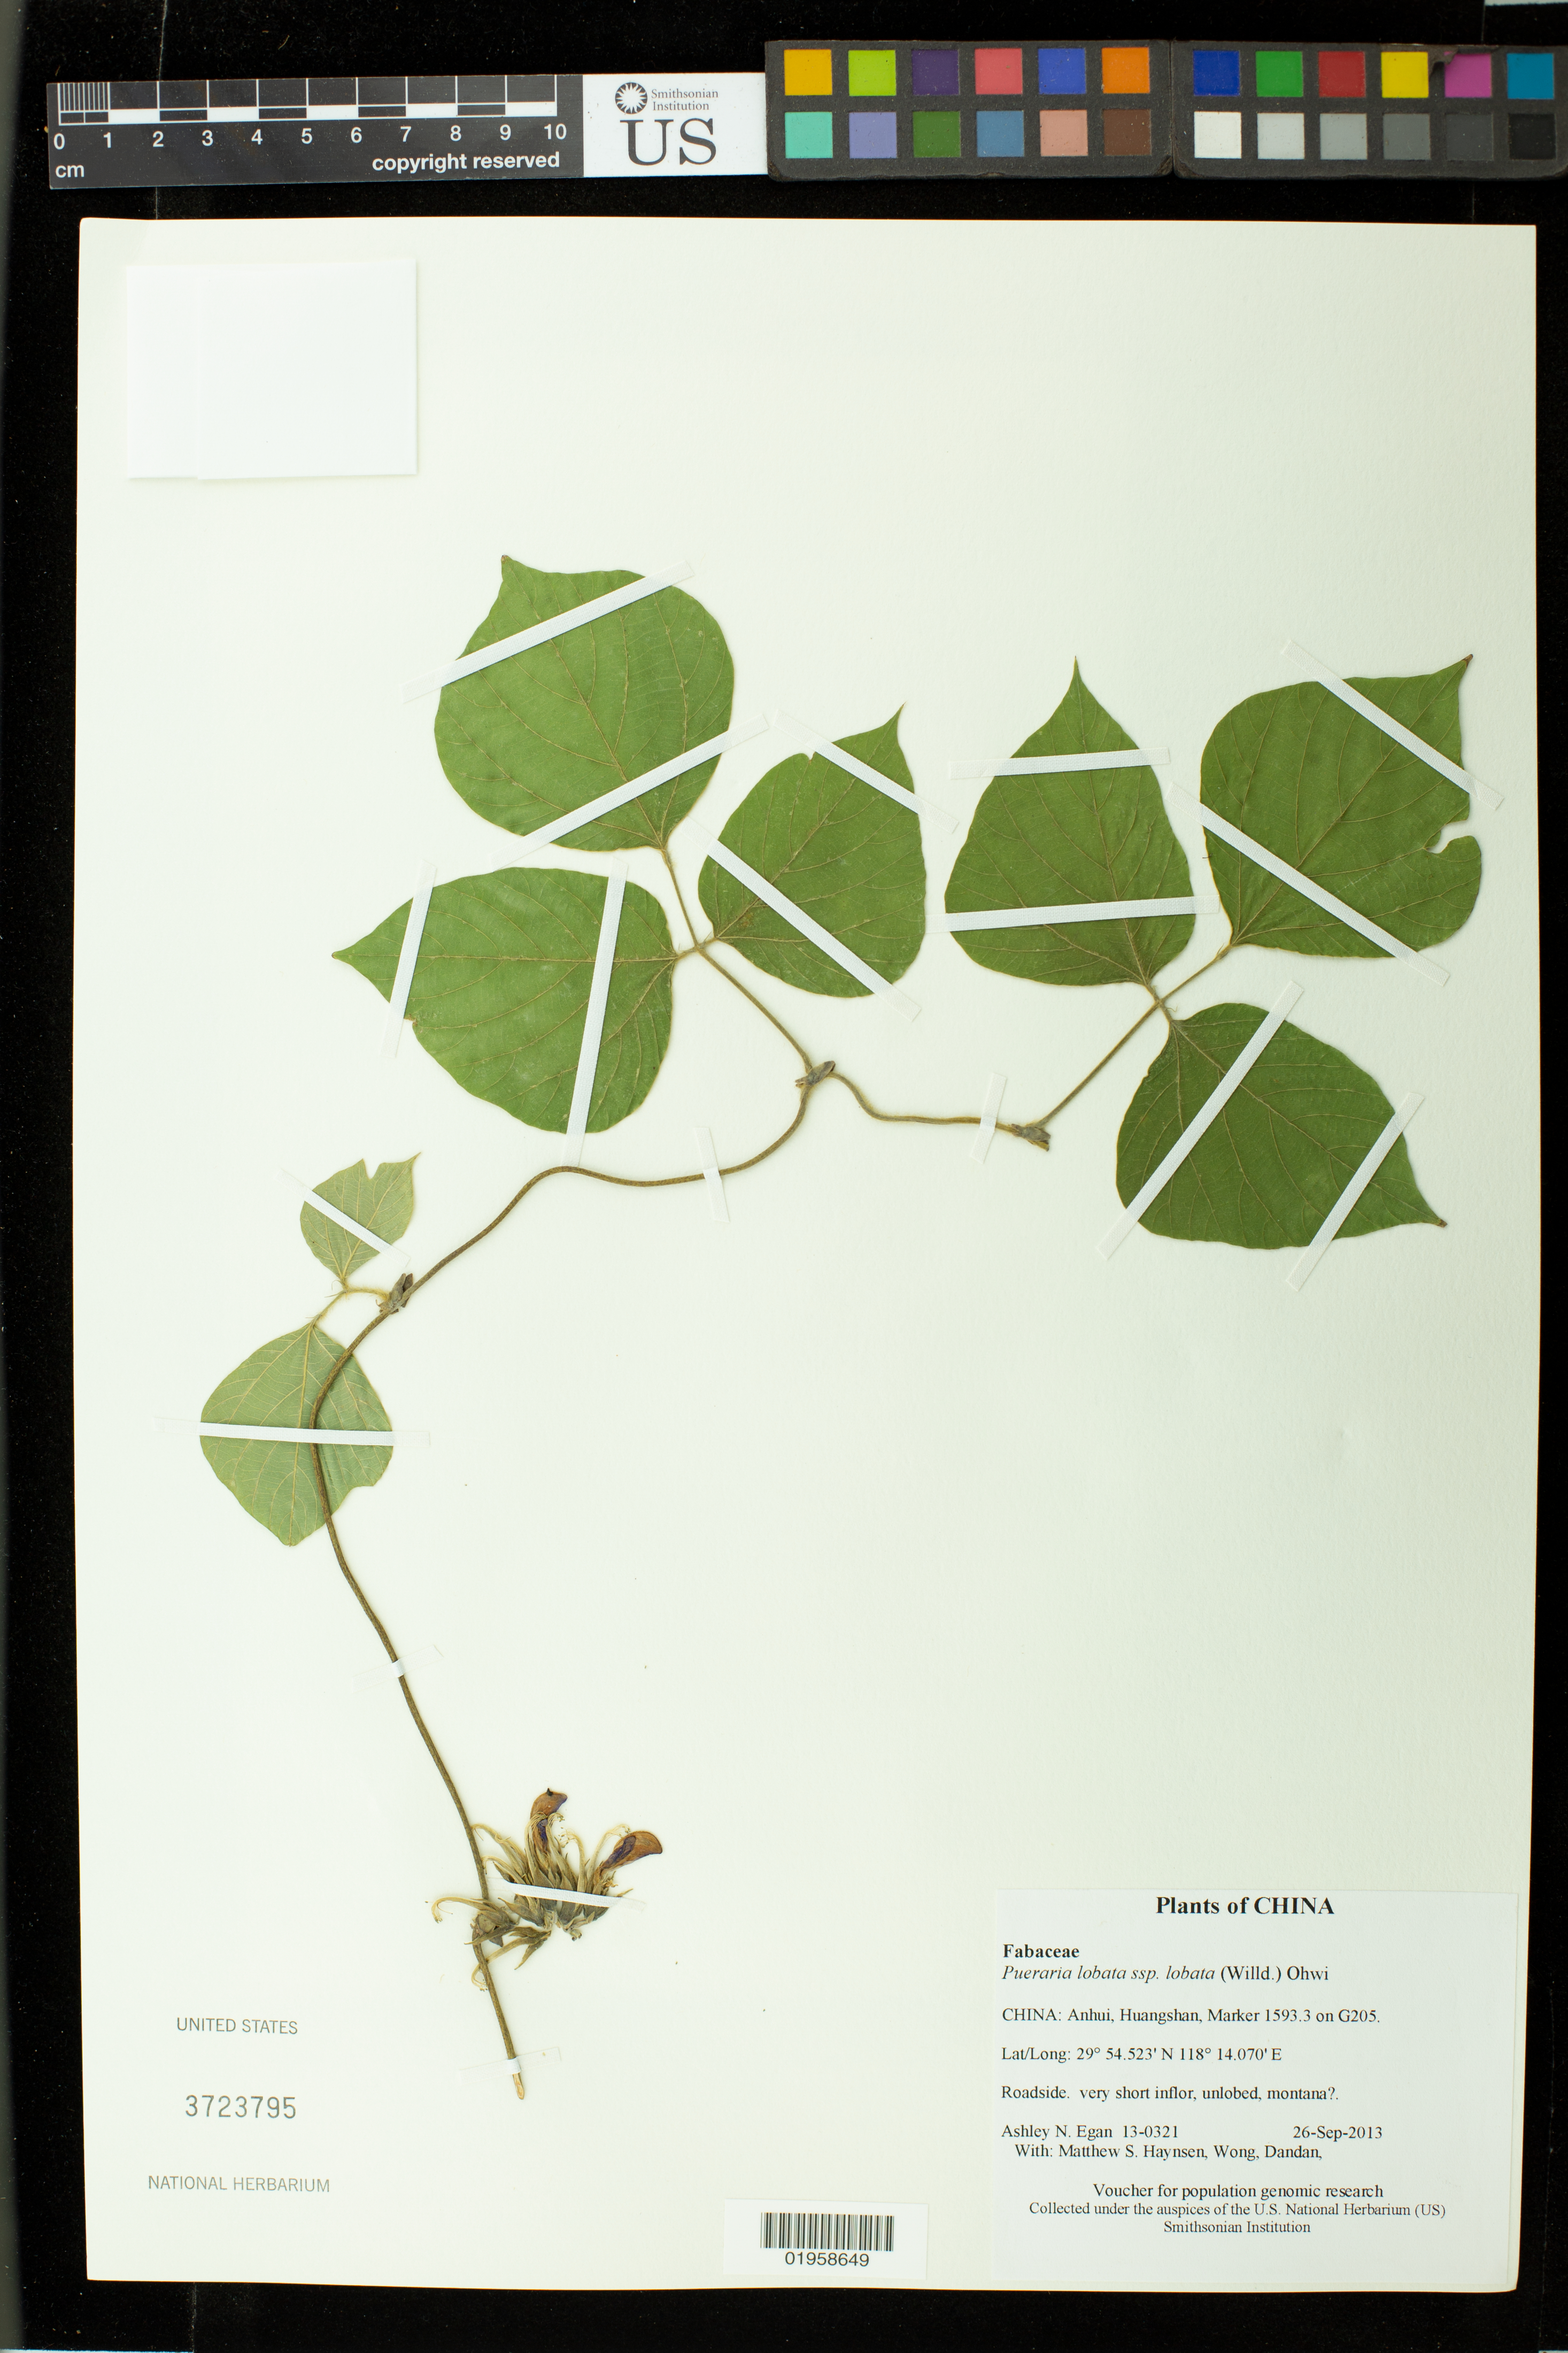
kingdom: Plantae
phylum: Tracheophyta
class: Magnoliopsida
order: Fabales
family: Fabaceae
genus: Pueraria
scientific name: Pueraria lobata subsp. lobata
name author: (Willd.) Ohwi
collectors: A. N. Egan, M. Hansen & D. Wong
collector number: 13-0321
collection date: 2013-09-26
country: China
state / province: Anhui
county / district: Huangshan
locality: Marker 1593.3 on G205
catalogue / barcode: US 3723795